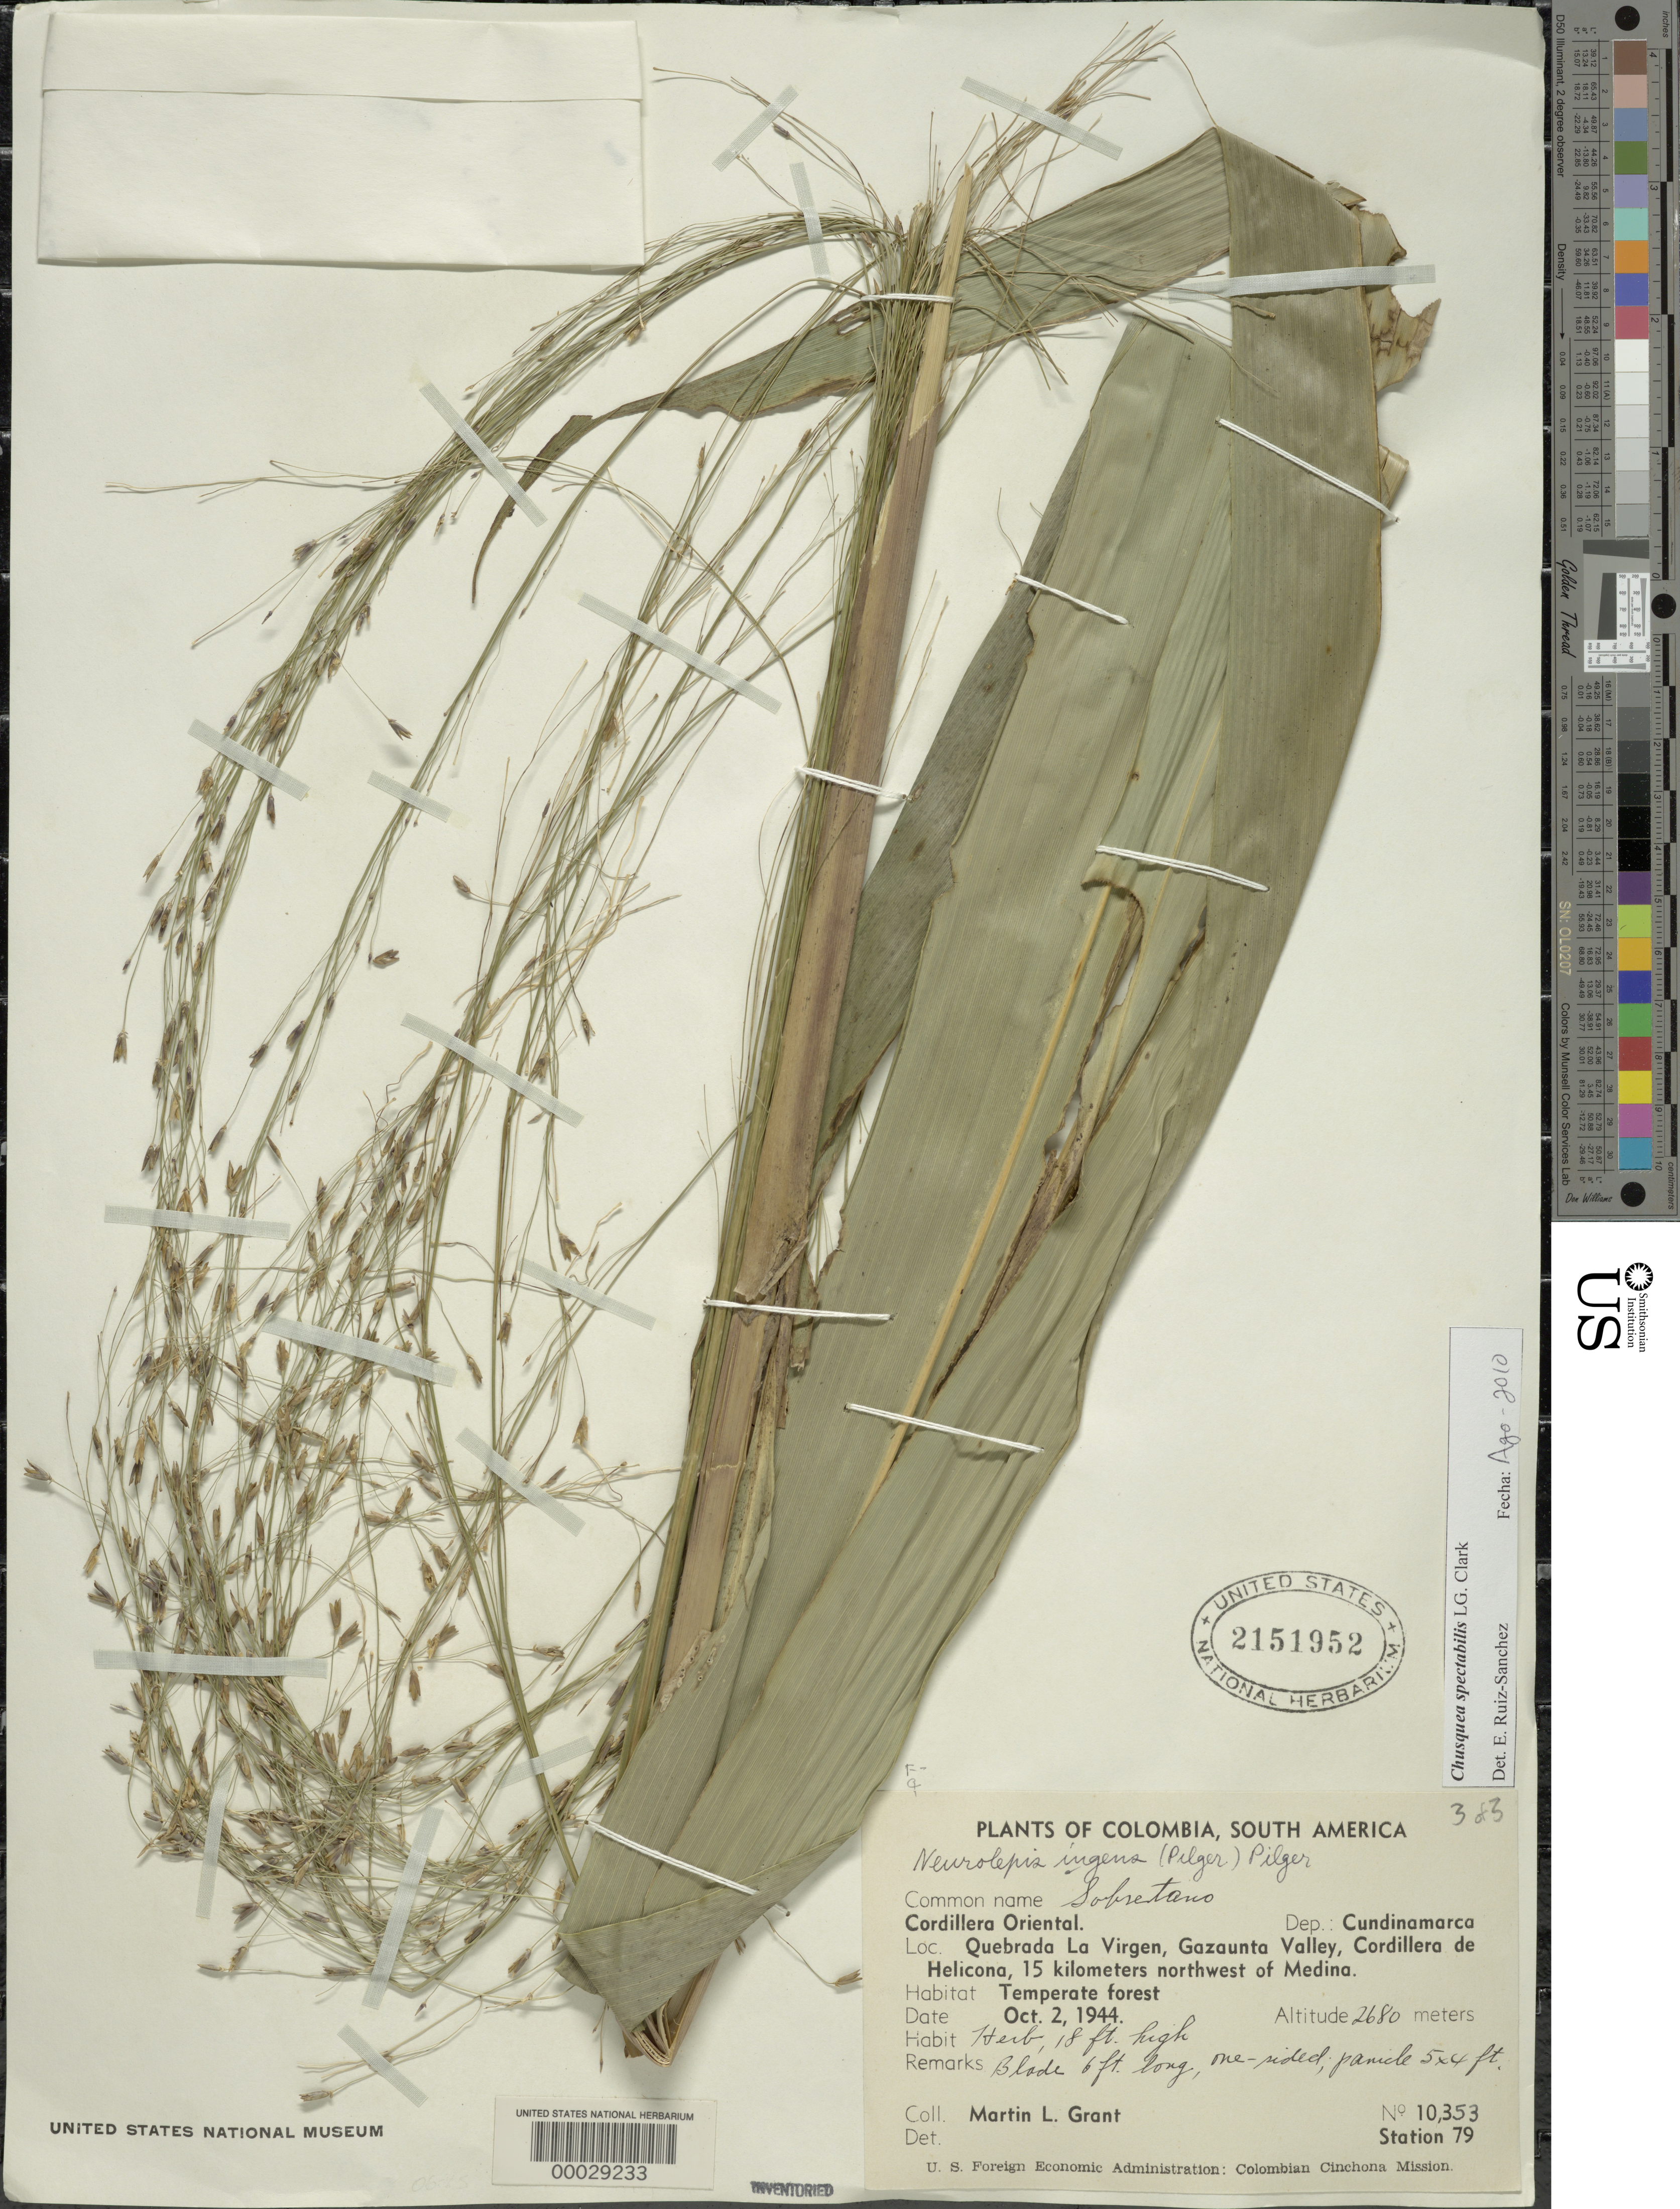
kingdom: Plantae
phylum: Tracheophyta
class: Liliopsida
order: Poales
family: Poaceae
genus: Chusquea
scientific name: Chusquea spectabilis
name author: L.G. Clark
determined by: Ruíz-Sanchez, E.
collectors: M. L. Grant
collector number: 10353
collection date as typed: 02 Oct 1944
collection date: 1944-10-02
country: Colombia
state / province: Cundinamarca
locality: Quebrada la Virgen, Garzaunta Valley, Cordillera de Helicona, NW of Medina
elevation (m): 2680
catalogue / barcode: US 2151952